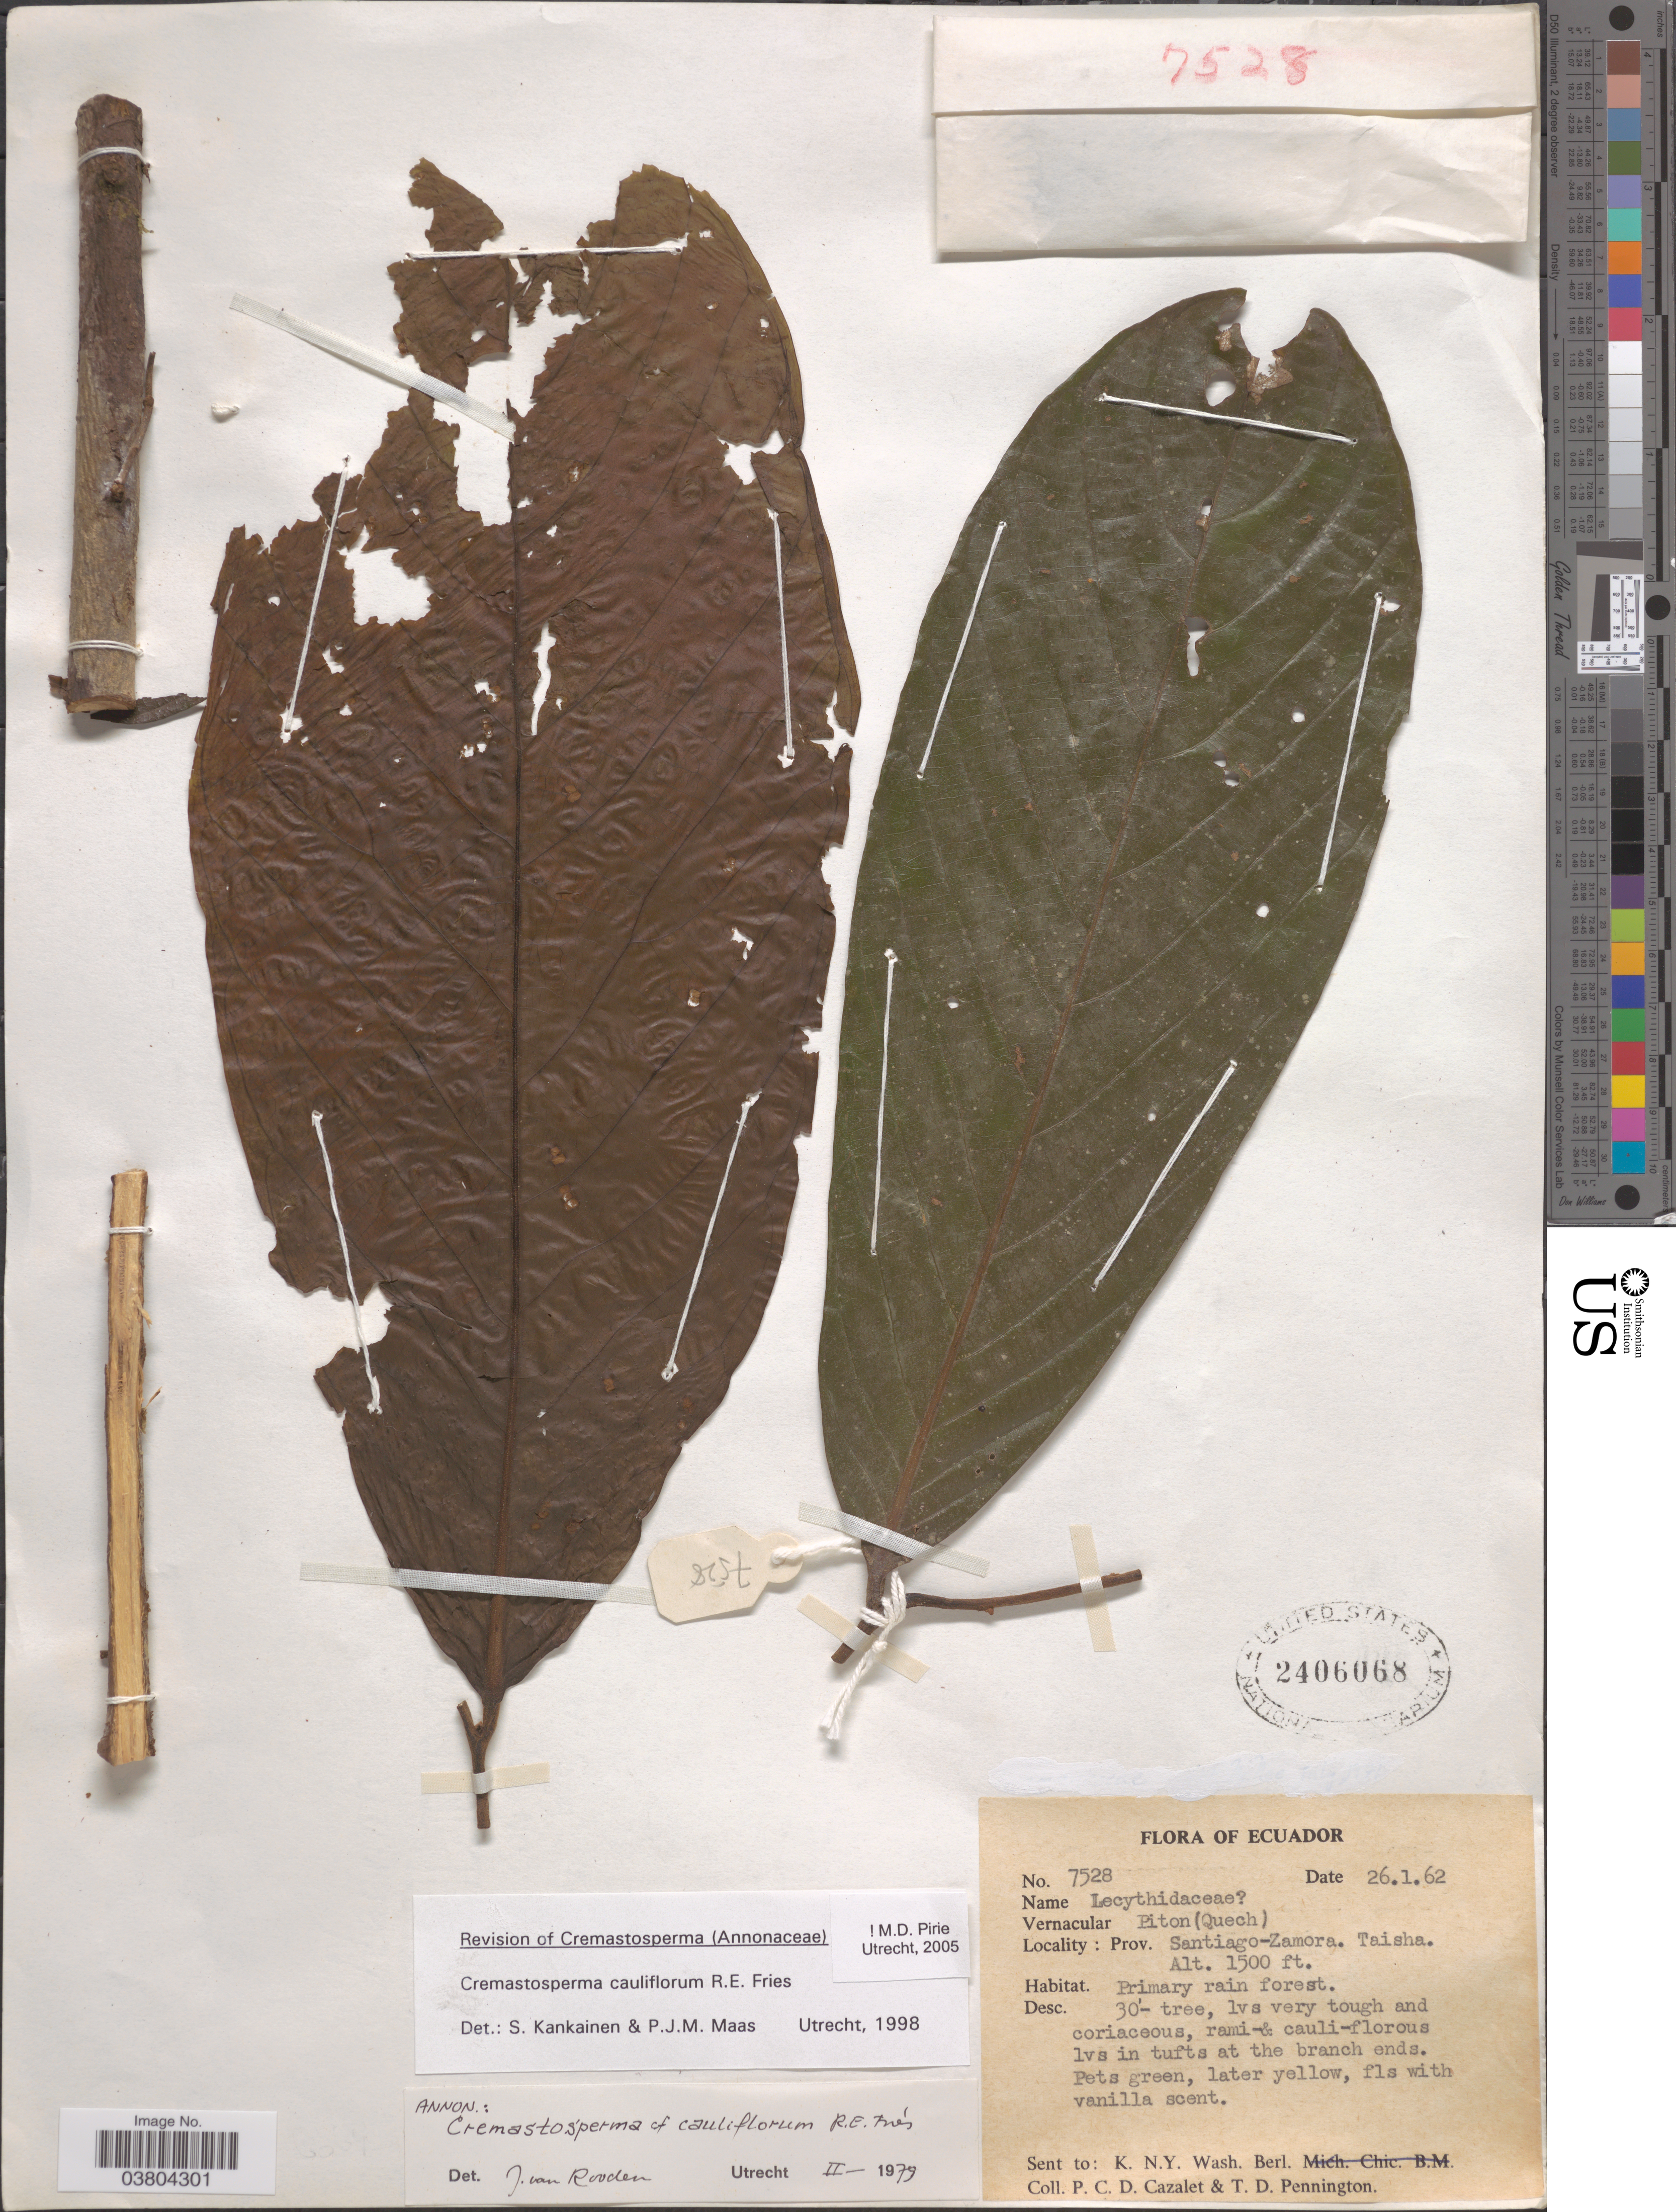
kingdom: Plantae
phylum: Tracheophyta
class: Magnoliopsida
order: Magnoliales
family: Annonaceae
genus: Cremastosperma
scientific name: Cremastosperma cauliflorum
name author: R.E. Fr.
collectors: P. C. D. Cazalet & T. D. Pennington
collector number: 7528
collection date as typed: Transcribed d/m/y: 26/1/62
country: Ecuador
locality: Prov. Santiago-Zamora. Taisha.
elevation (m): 457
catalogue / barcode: US 2406068